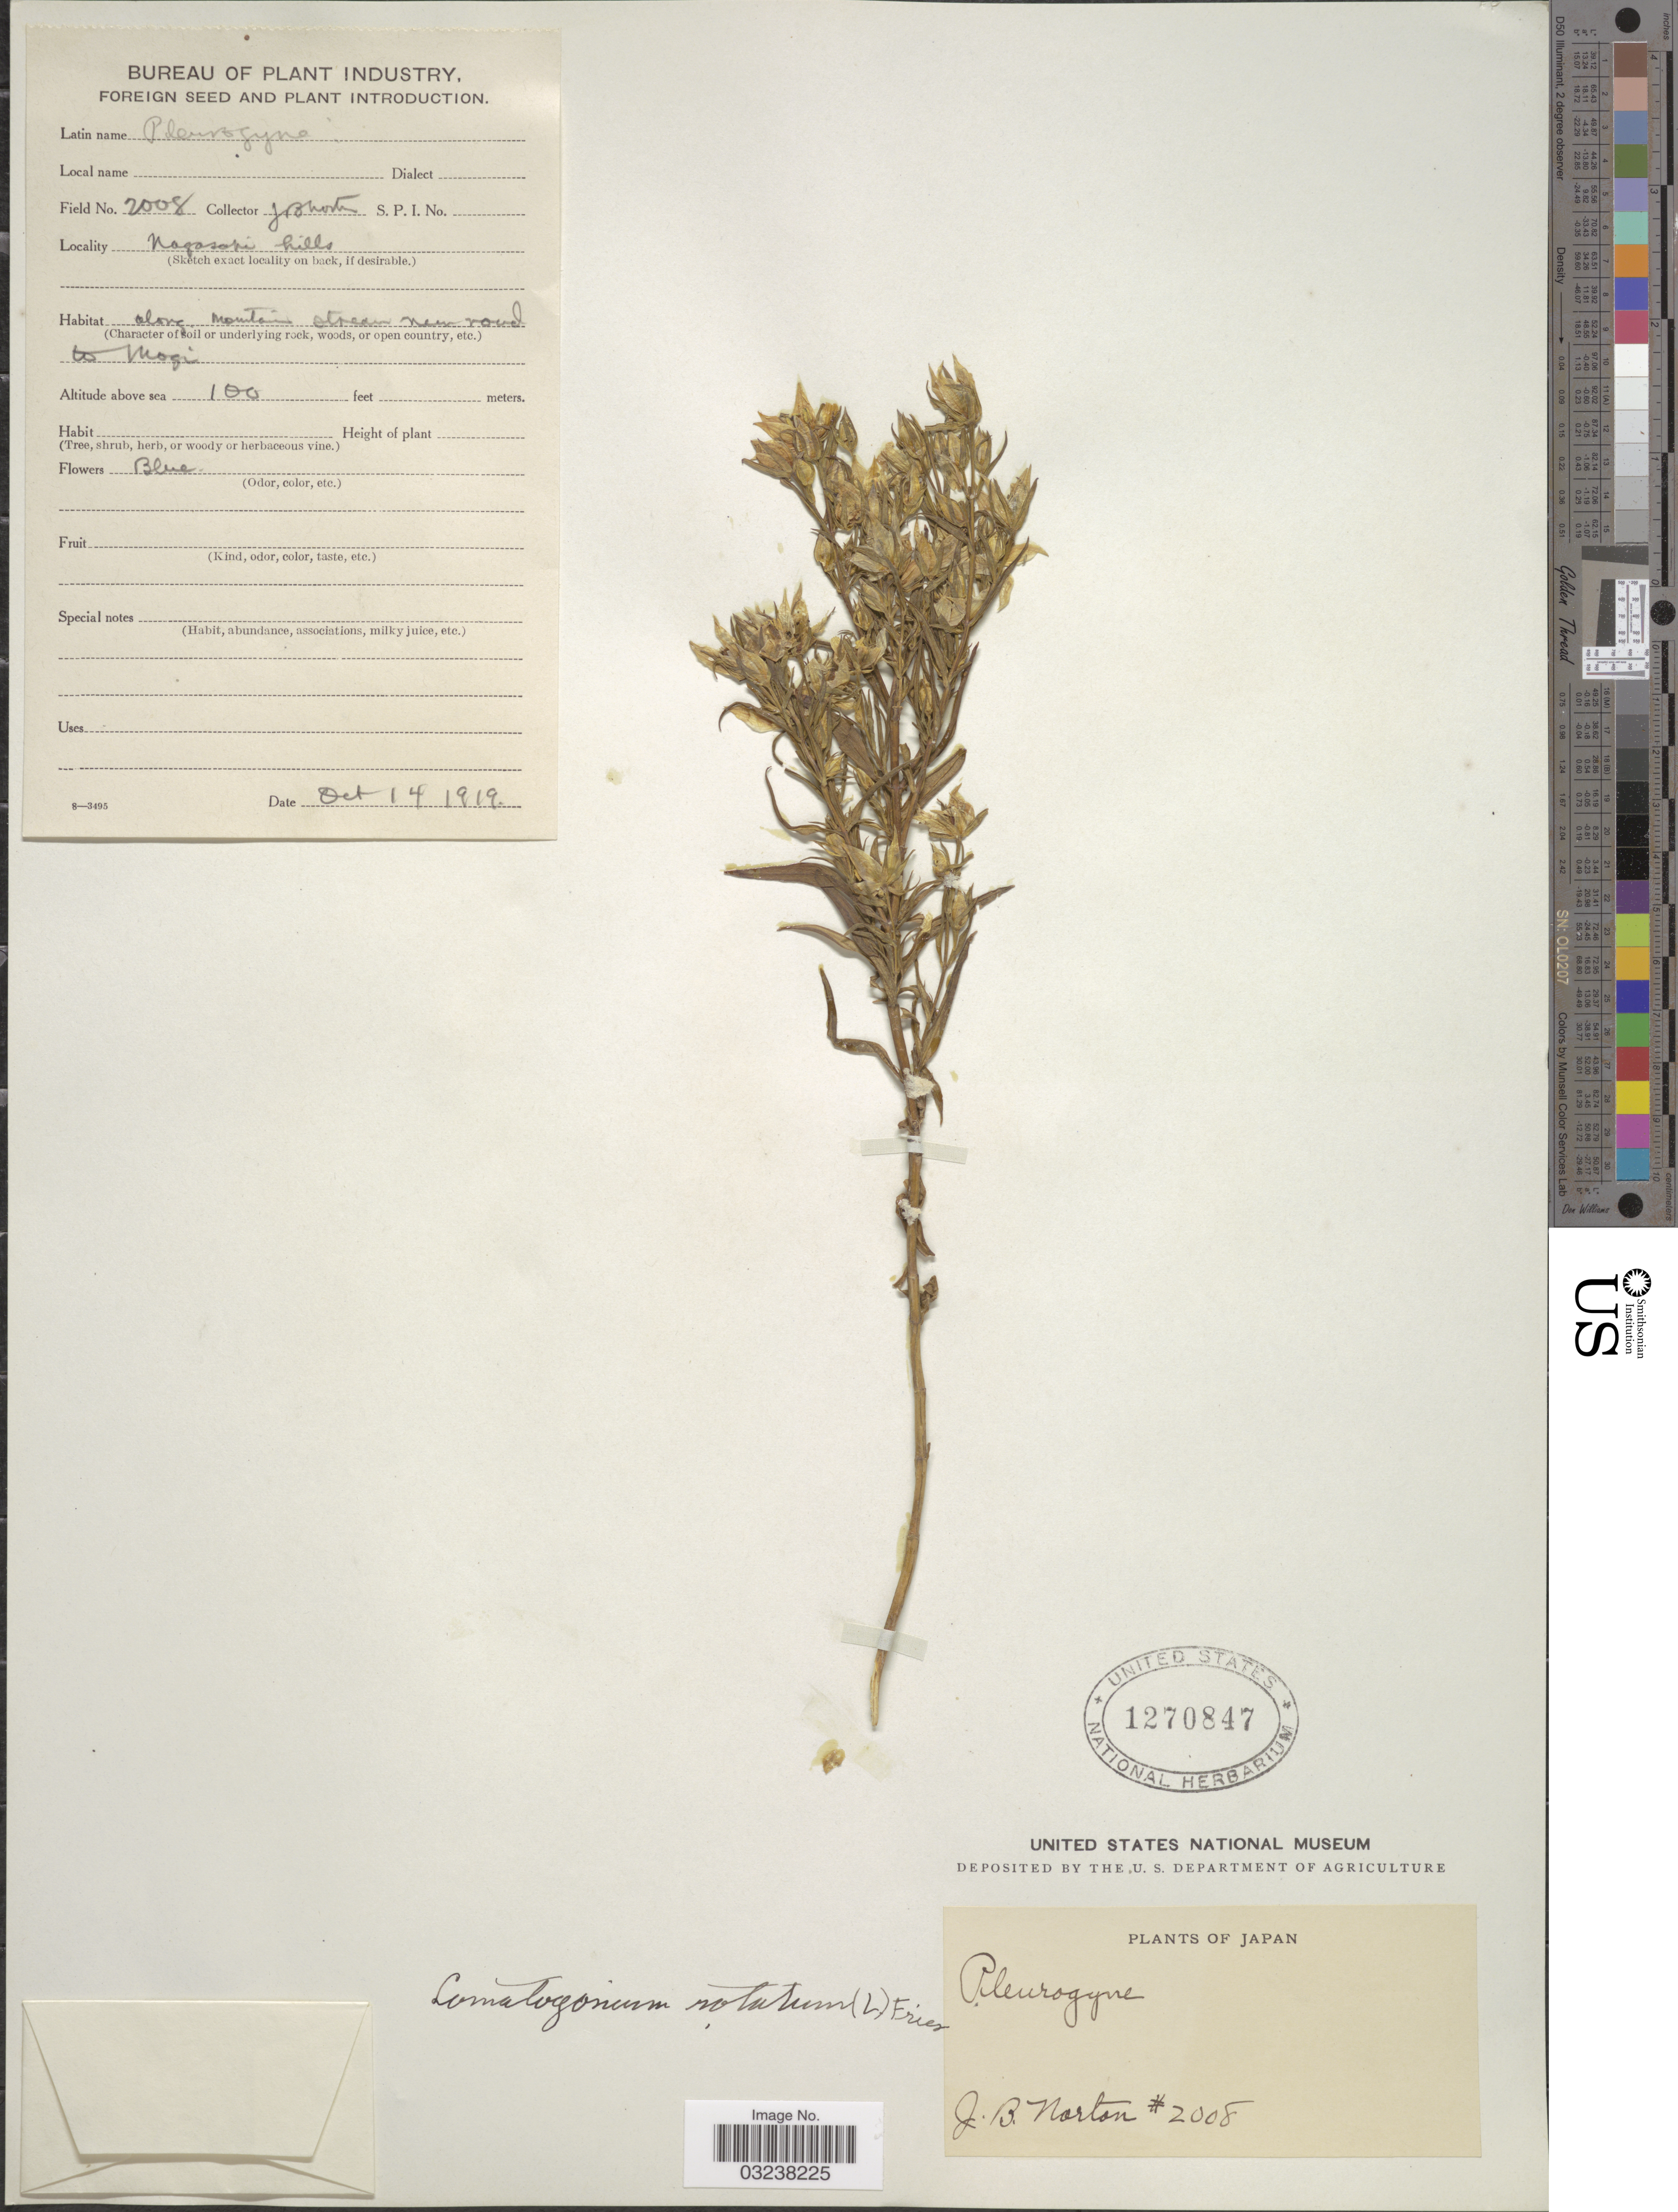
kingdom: Plantae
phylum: Tracheophyta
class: Magnoliopsida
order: Gentianales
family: Gentianaceae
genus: Lomatogonium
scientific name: Lomatogonium rotatum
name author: (L.) Fr.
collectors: J. B. Norton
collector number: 2008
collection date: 1919-10-14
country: Japan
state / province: Nagasaki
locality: Nagasaki hills.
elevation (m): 30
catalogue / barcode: US 1270847